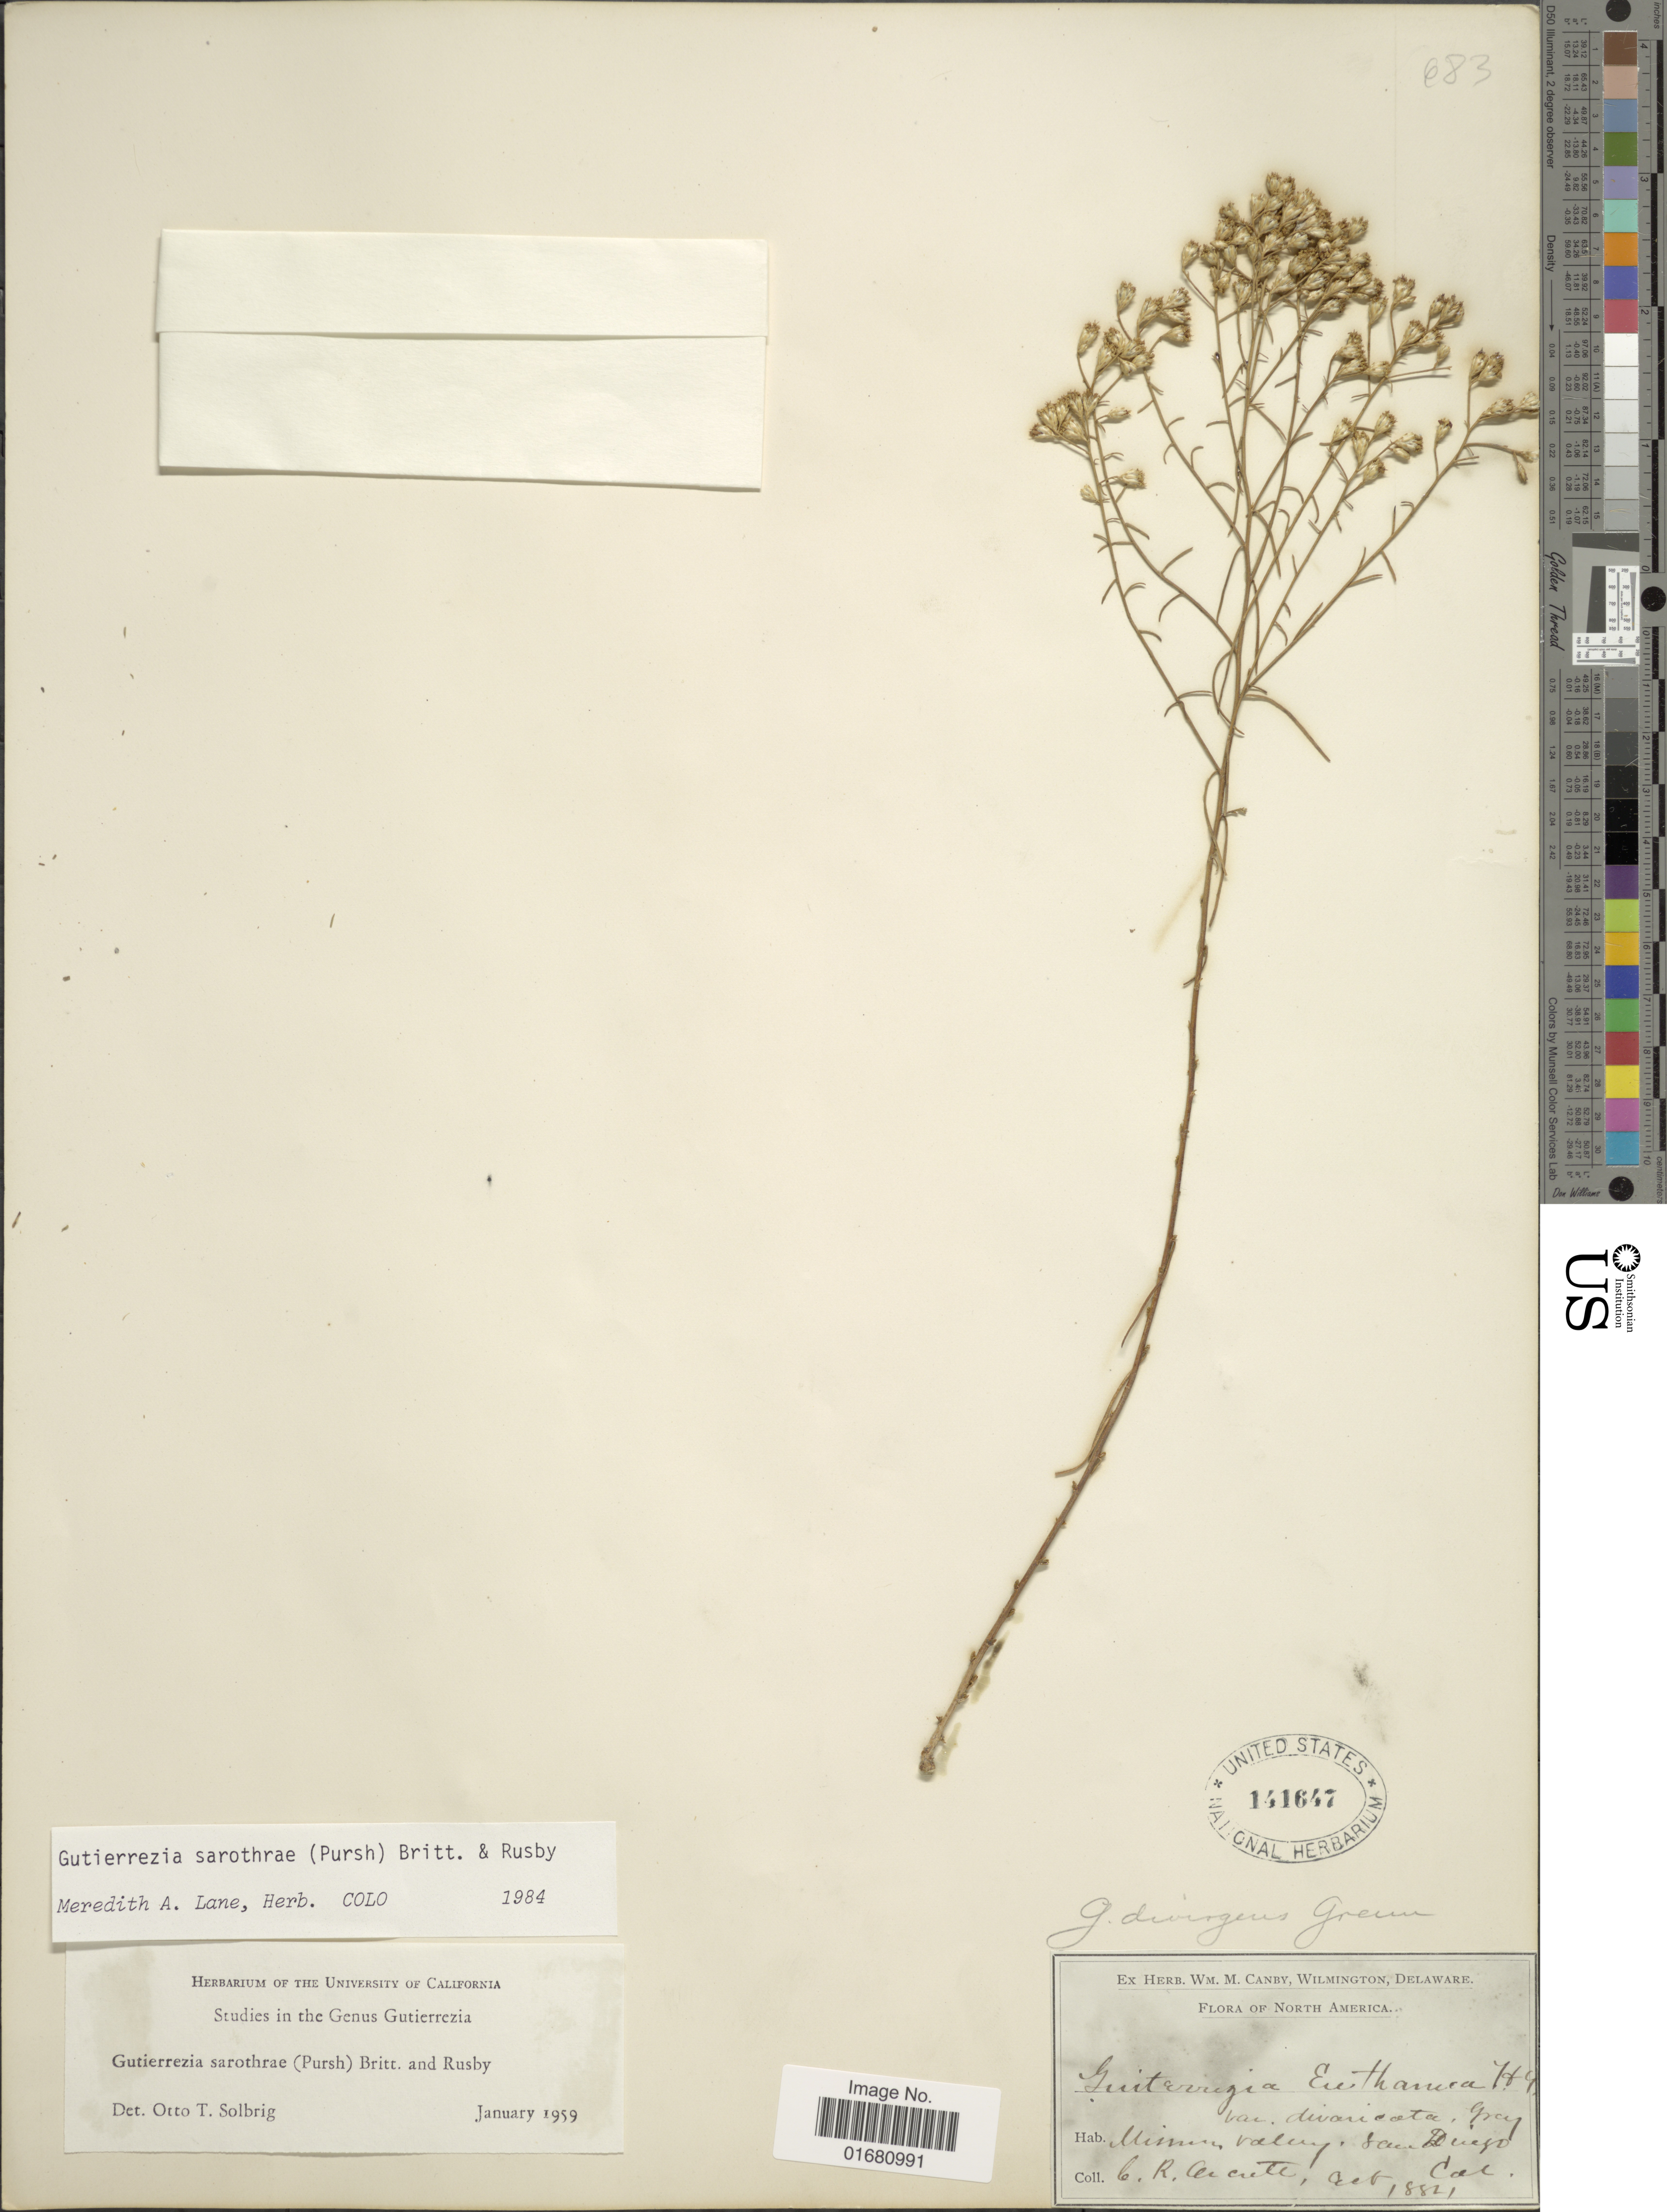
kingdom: Plantae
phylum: Tracheophyta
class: Magnoliopsida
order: Asterales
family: Asteraceae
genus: Gutierrezia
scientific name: Gutierrezia sarothrae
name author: (Pursh) Britton & Rusby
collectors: C. R. Orcutt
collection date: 1882-10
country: United States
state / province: California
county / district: San Diego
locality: Miss. Valley, San Diego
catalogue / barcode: US 141647